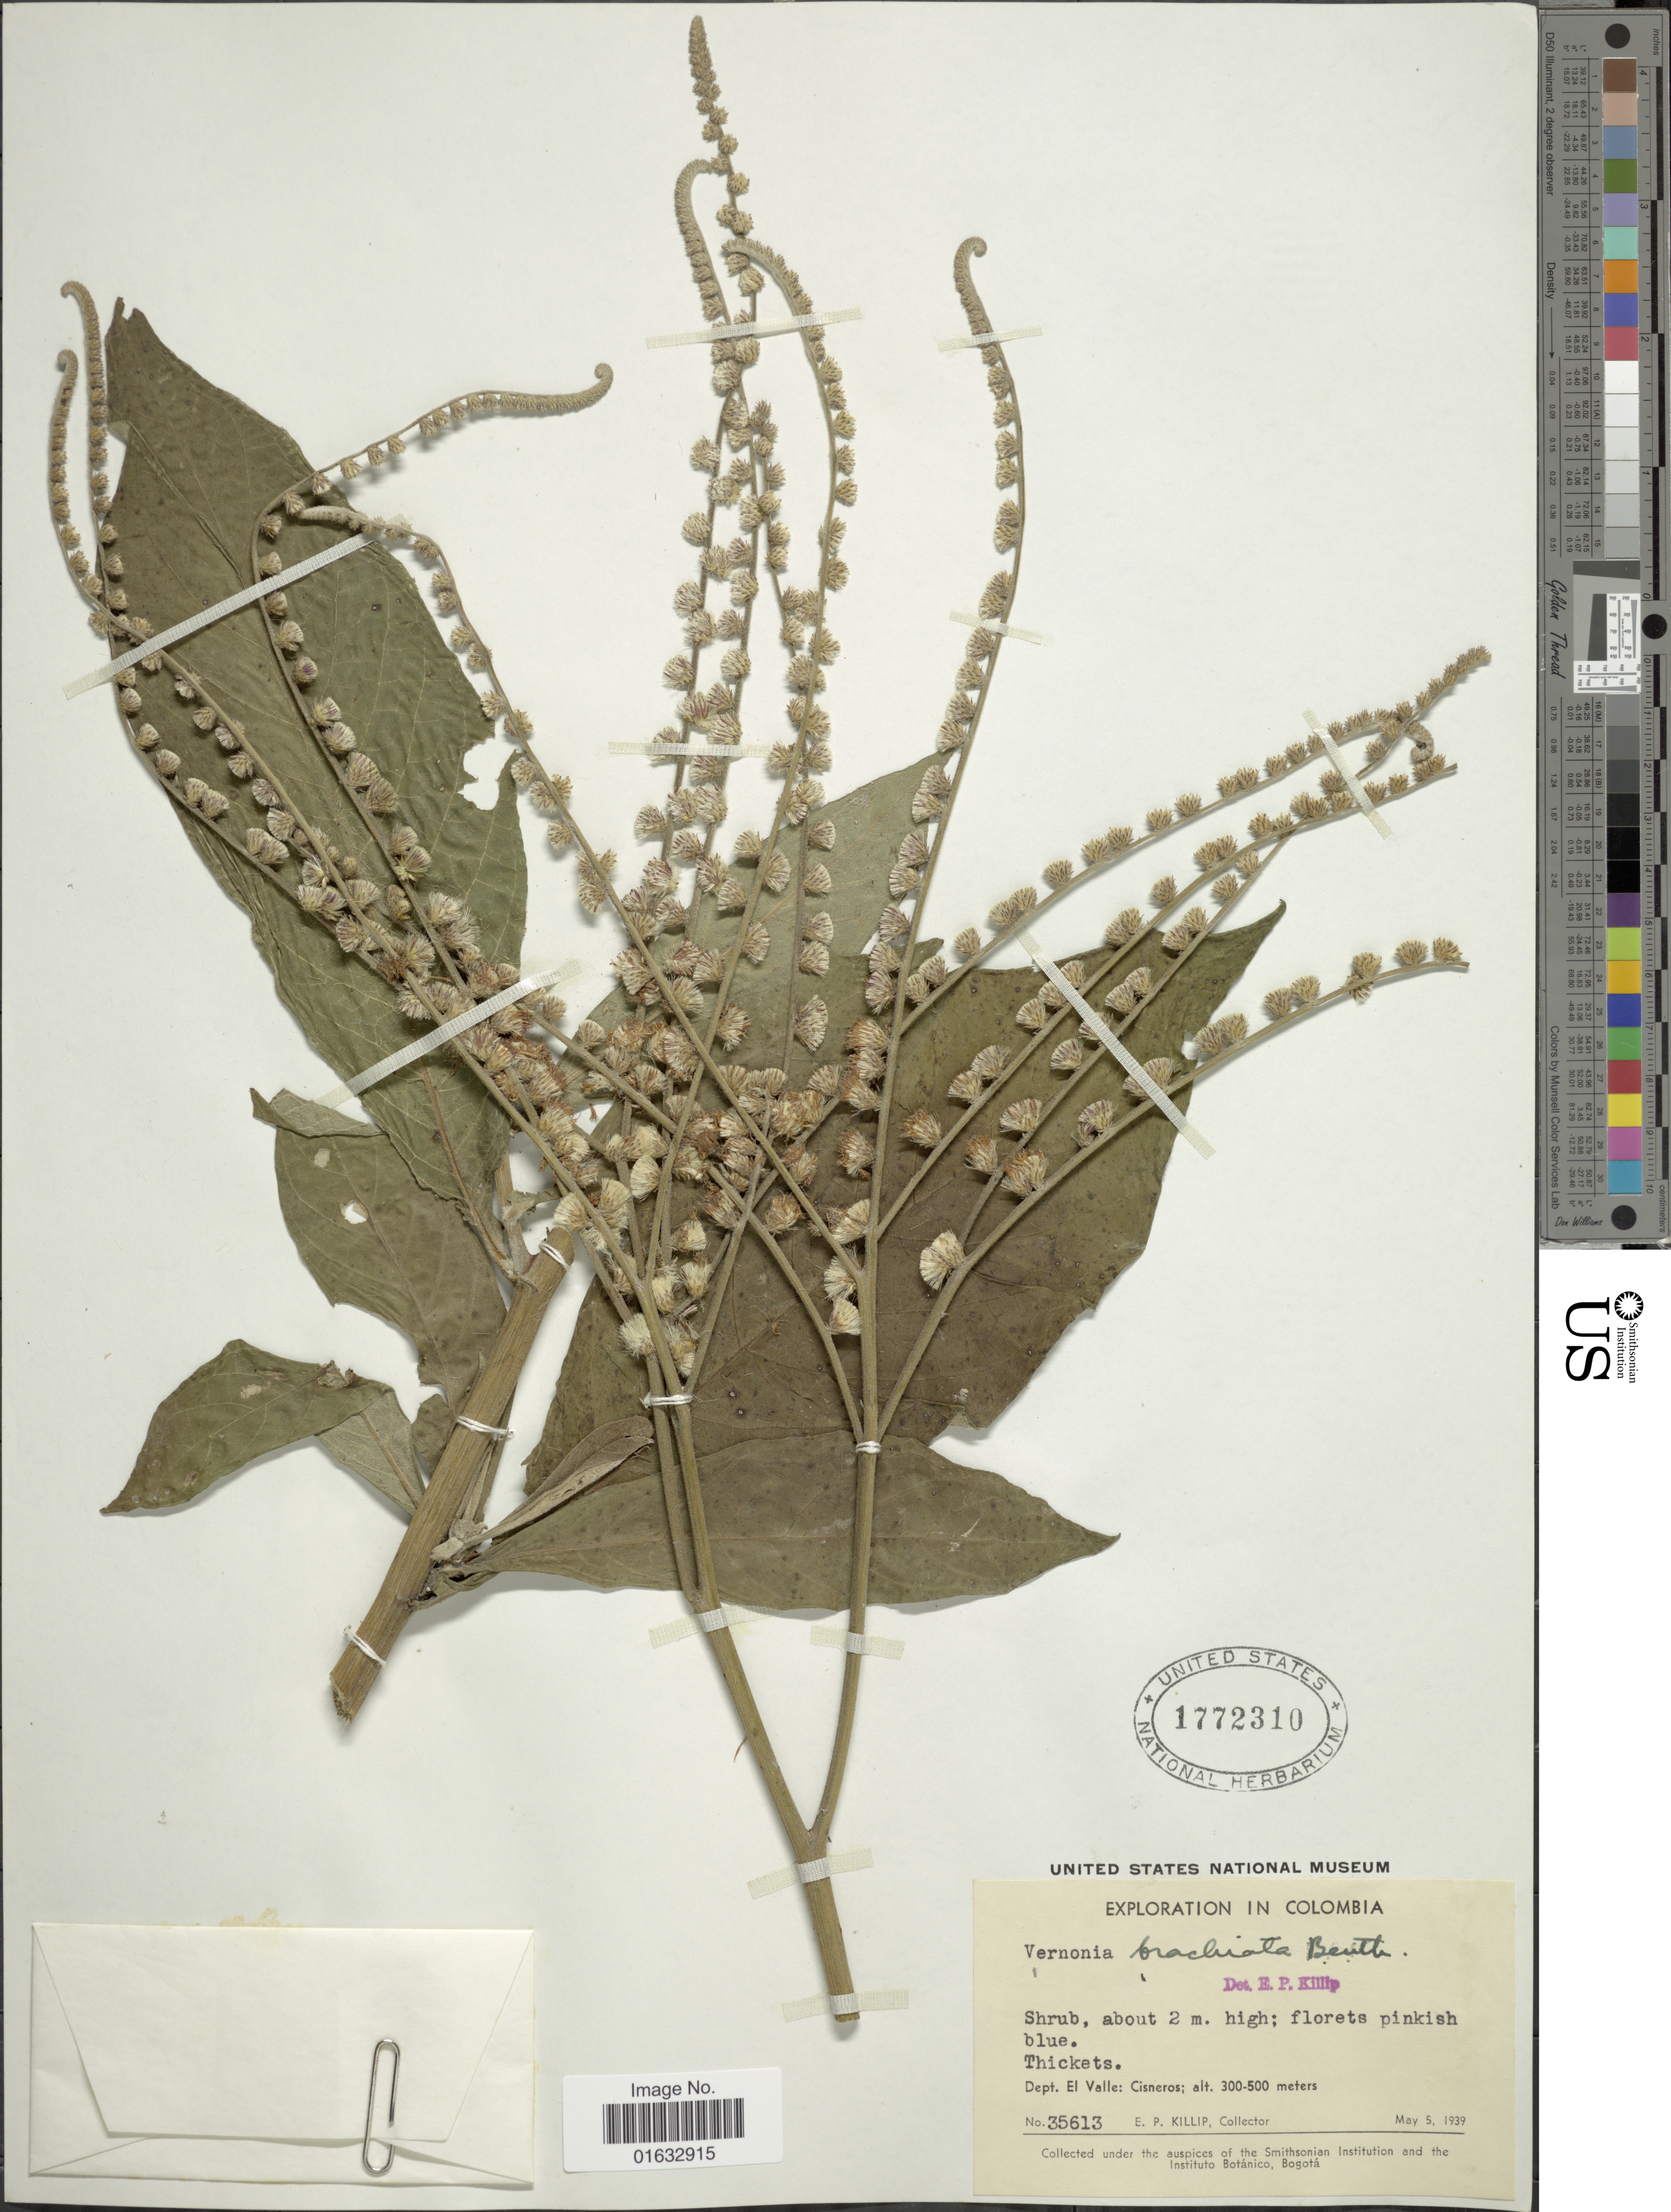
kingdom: Plantae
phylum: Tracheophyta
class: Magnoliopsida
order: Asterales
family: Asteraceae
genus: Eirmocephala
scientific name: Eirmocephala brachiata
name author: (Benth.) H. Rob.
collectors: E. P. Killip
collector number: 35613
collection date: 1939-05-05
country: Colombia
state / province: Valle del Cauca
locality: Dept. El valle: Cisneros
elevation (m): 300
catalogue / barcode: US 1772310